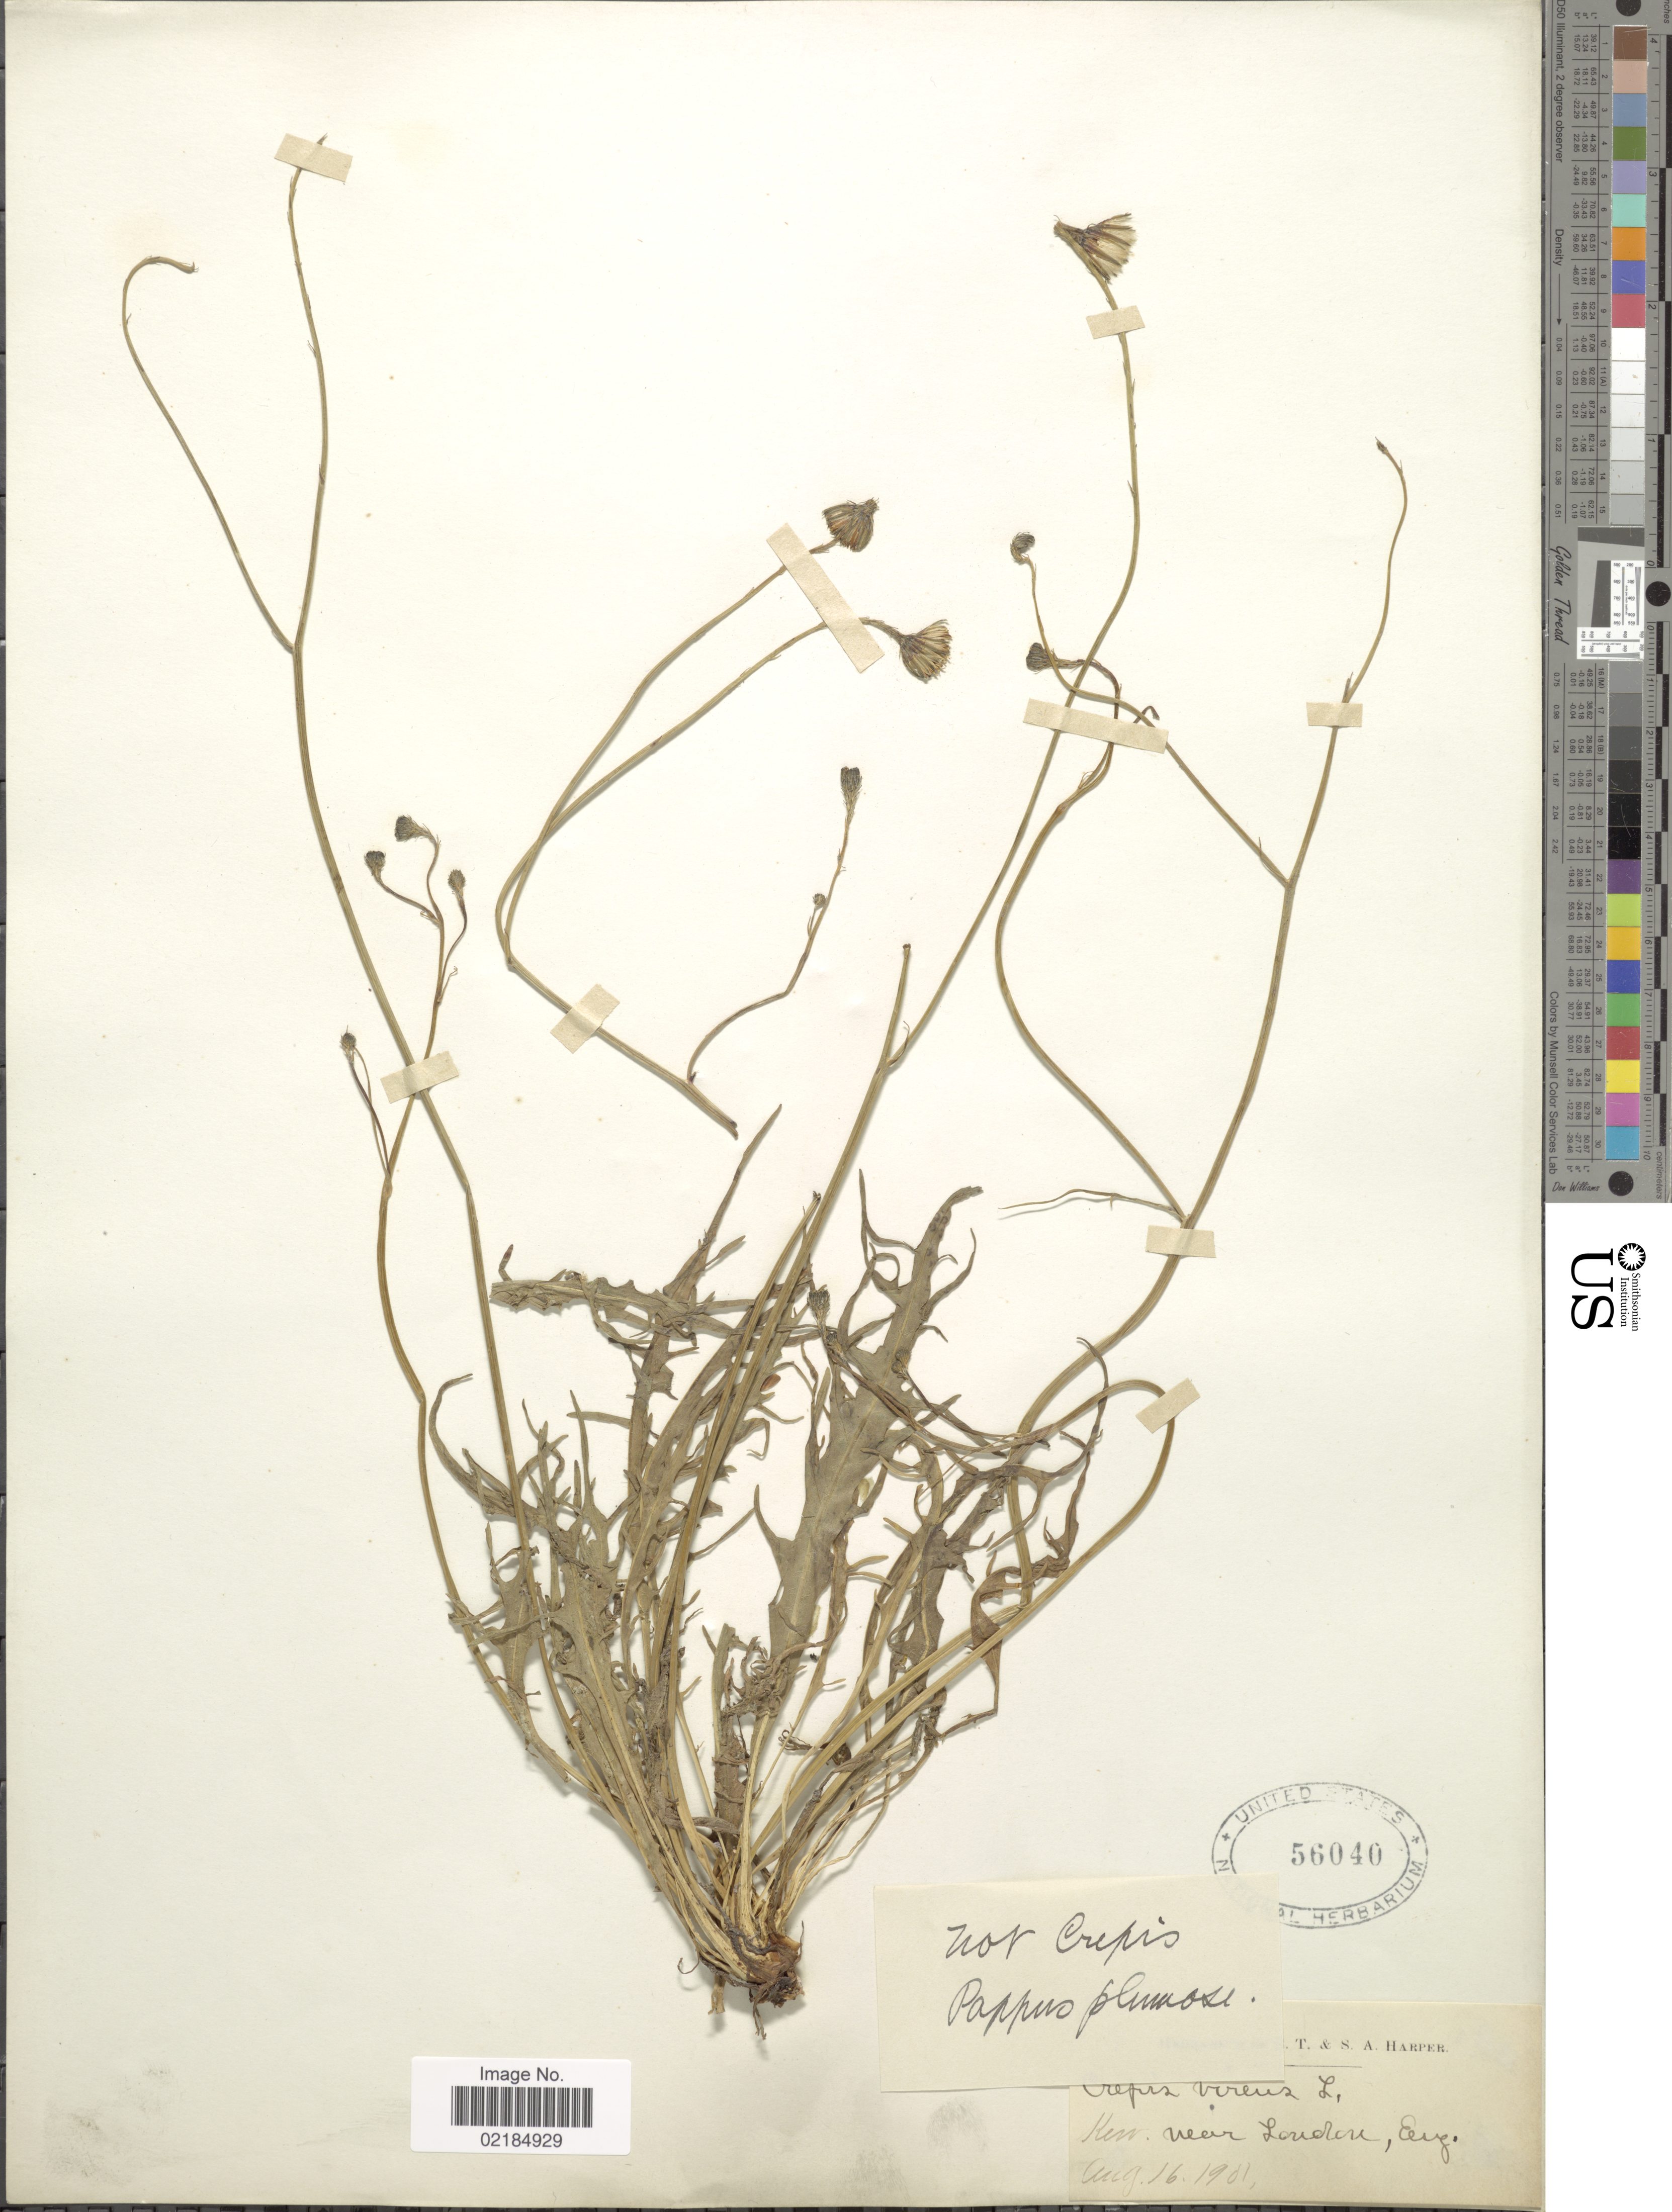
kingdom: Plantae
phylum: Tracheophyta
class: Magnoliopsida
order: Asterales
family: Asteraceae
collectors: S. A. Harper & S. A. Harper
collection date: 1901-08-16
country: United Kingdom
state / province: England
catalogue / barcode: US 56040